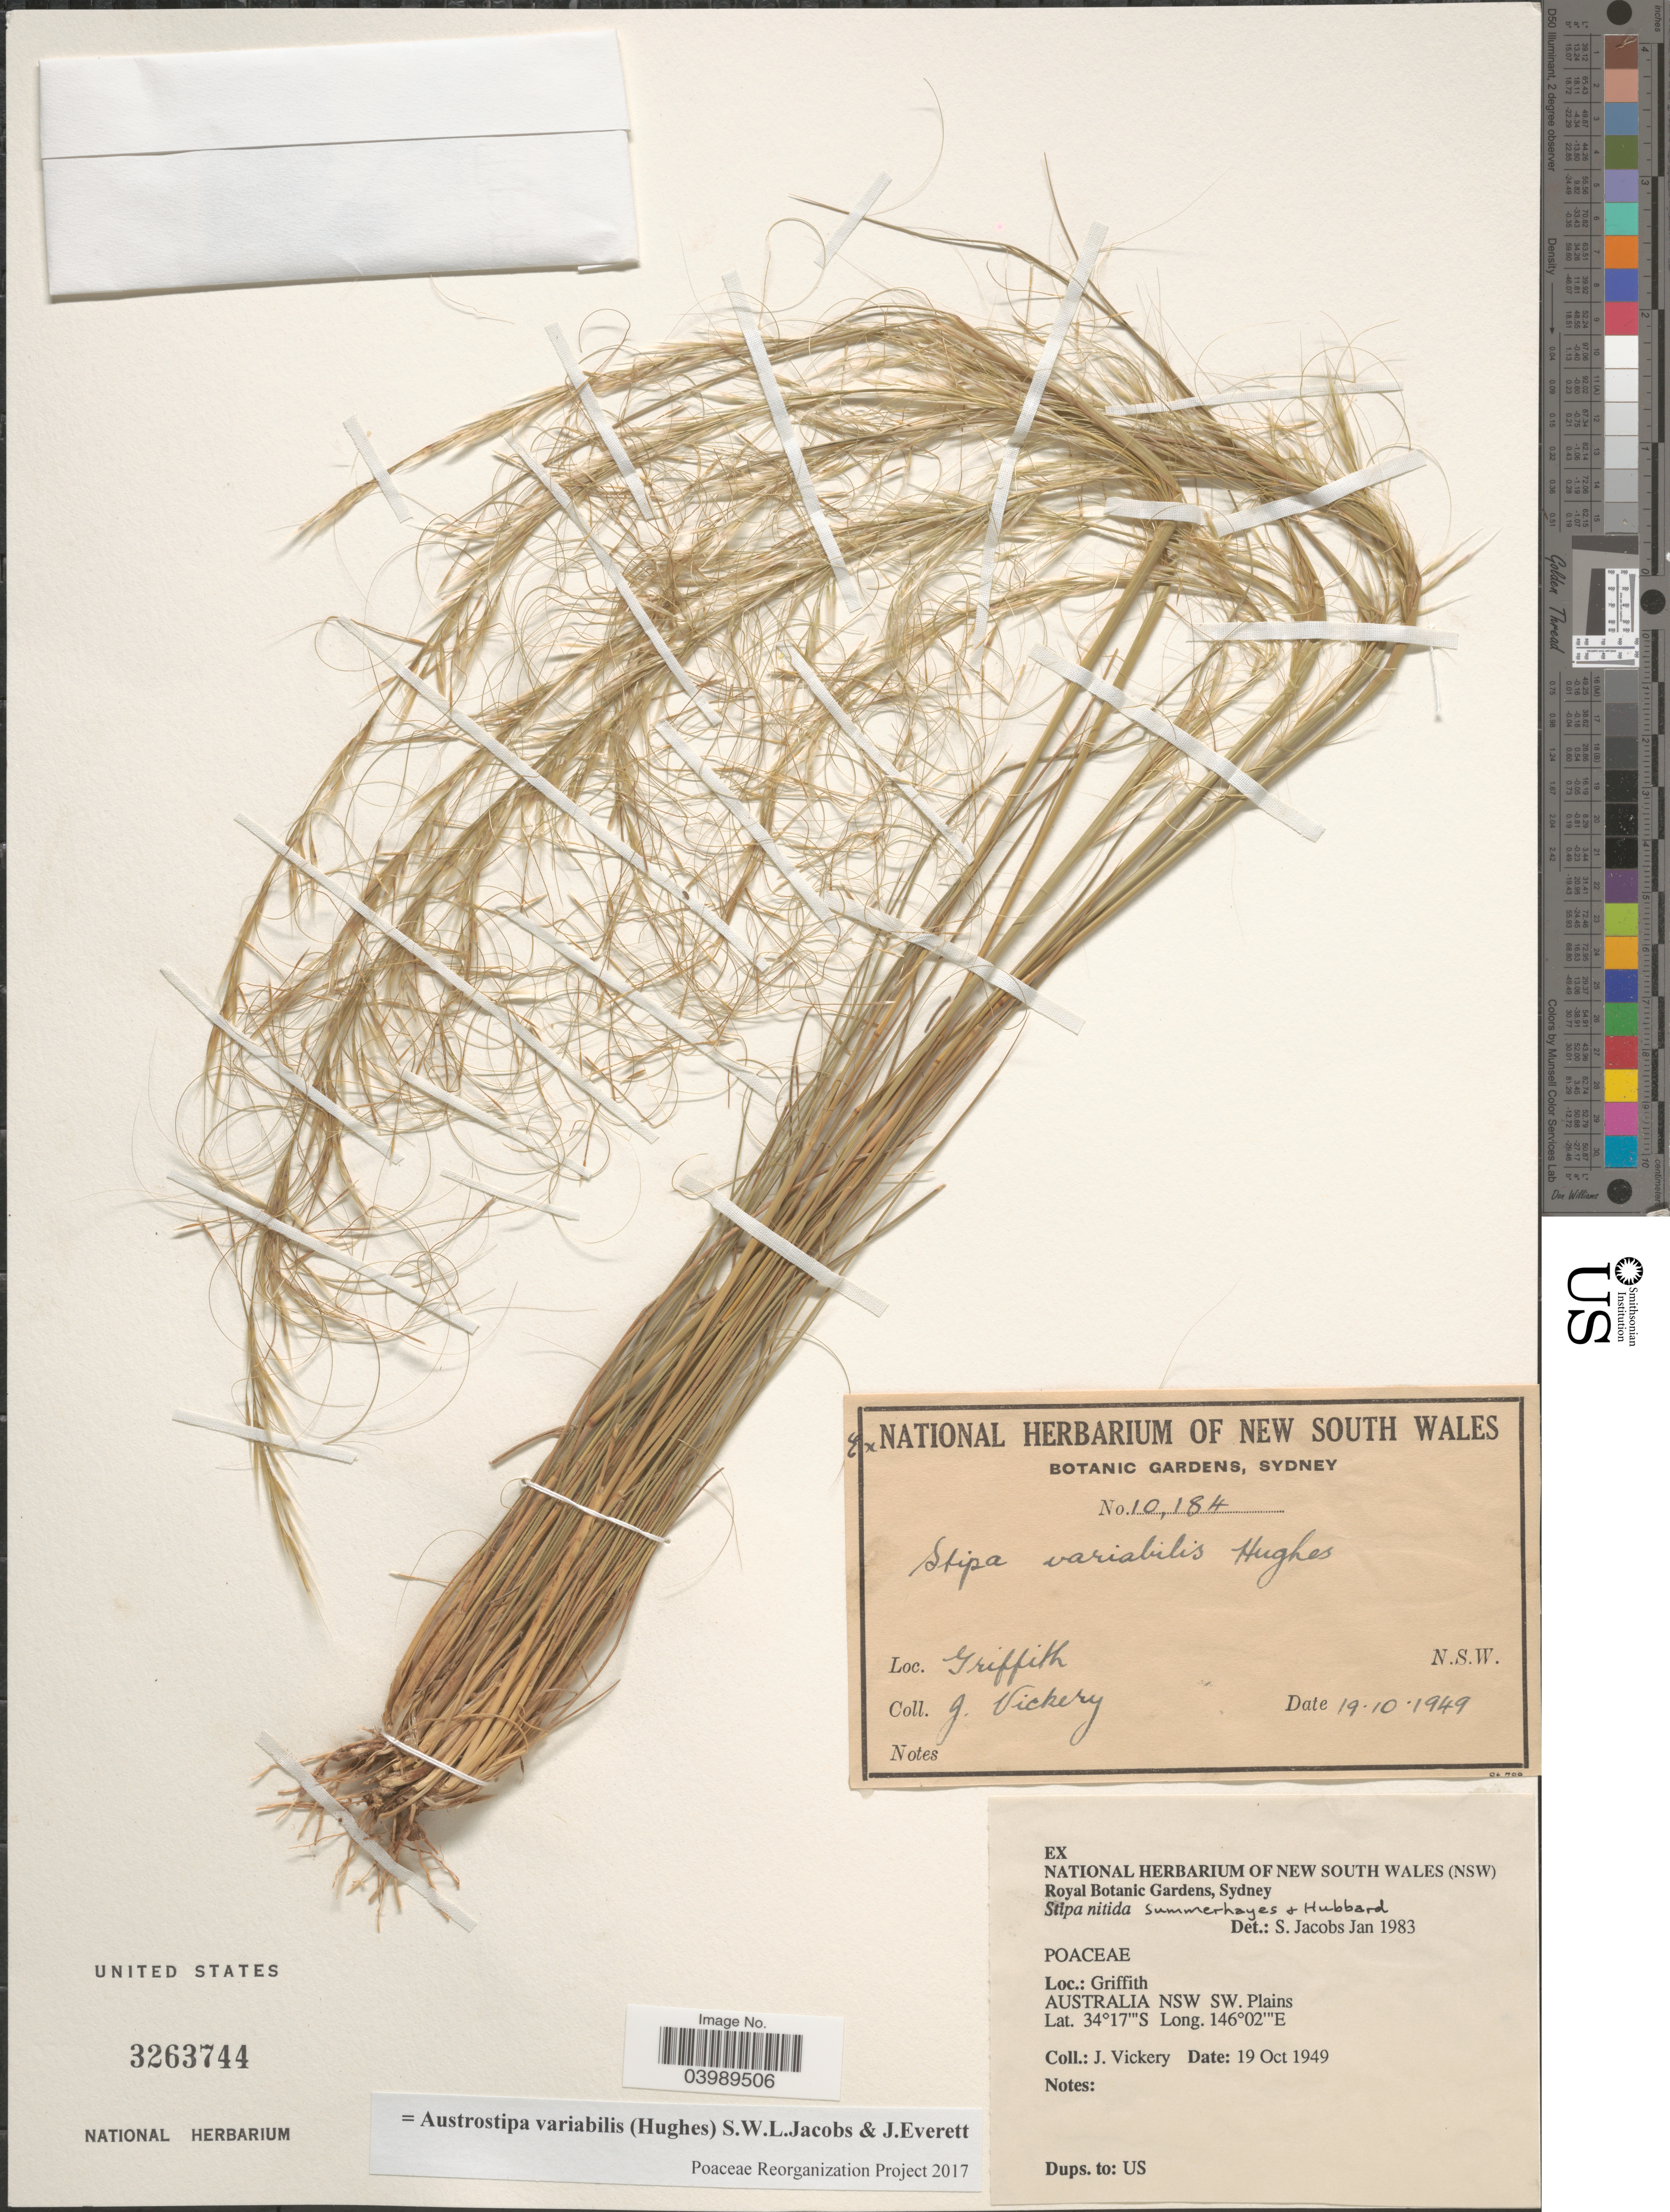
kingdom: Plantae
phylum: Tracheophyta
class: Liliopsida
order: Poales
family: Poaceae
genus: Austrostipa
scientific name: Austrostipa variabilis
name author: (Hughes) S.W.L. Jacobs & J. Everett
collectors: J. Vickery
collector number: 10184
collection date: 1949-10-19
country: Australia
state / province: New South Wales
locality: Griffith. SW. Plains.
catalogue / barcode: US 3263744